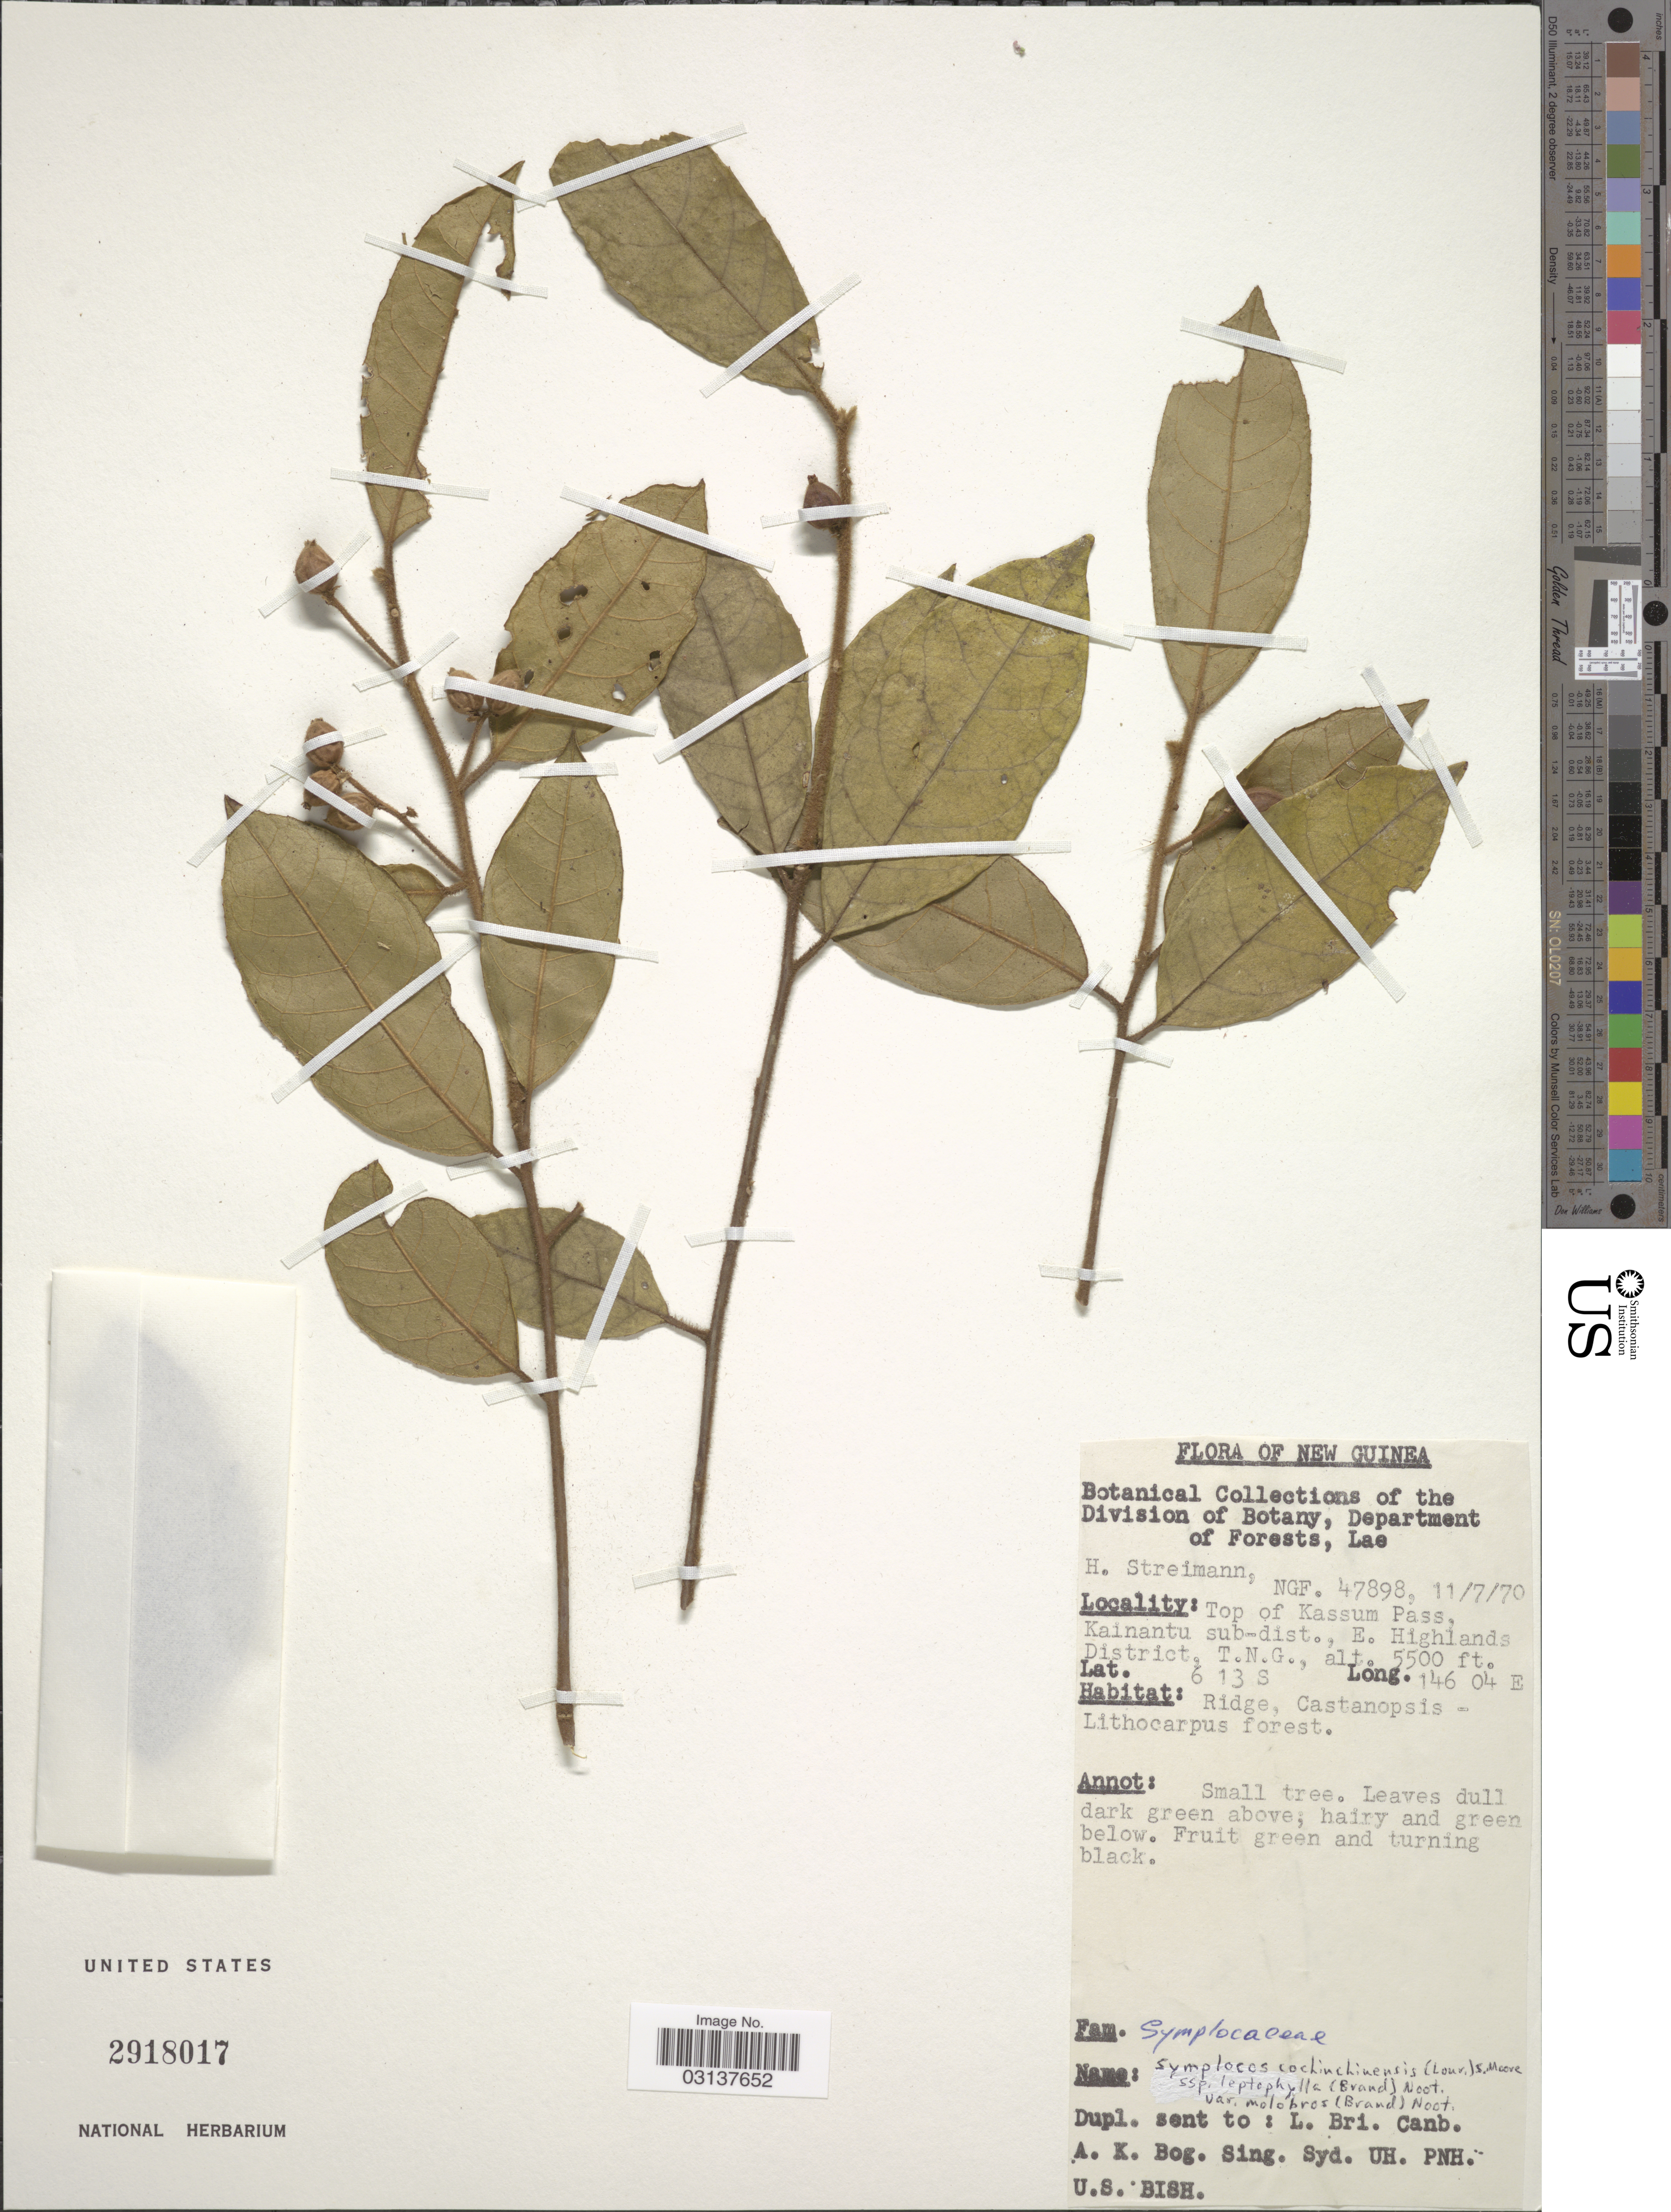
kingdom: Plantae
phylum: Tracheophyta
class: Magnoliopsida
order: Ericales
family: Symplocaceae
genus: Symplocos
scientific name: Symplocos cochinchinensis var. molobros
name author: (Brand) Noot.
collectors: H. Streimann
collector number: NGF 47898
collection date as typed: Transcribed d/m/y: 11/7/70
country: Papua New Guinea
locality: New Guinea, Top of Kassum Pass, Kainantu sub-dist., E. Highlands District, T.N.G.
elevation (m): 1676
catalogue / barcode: US 2918017